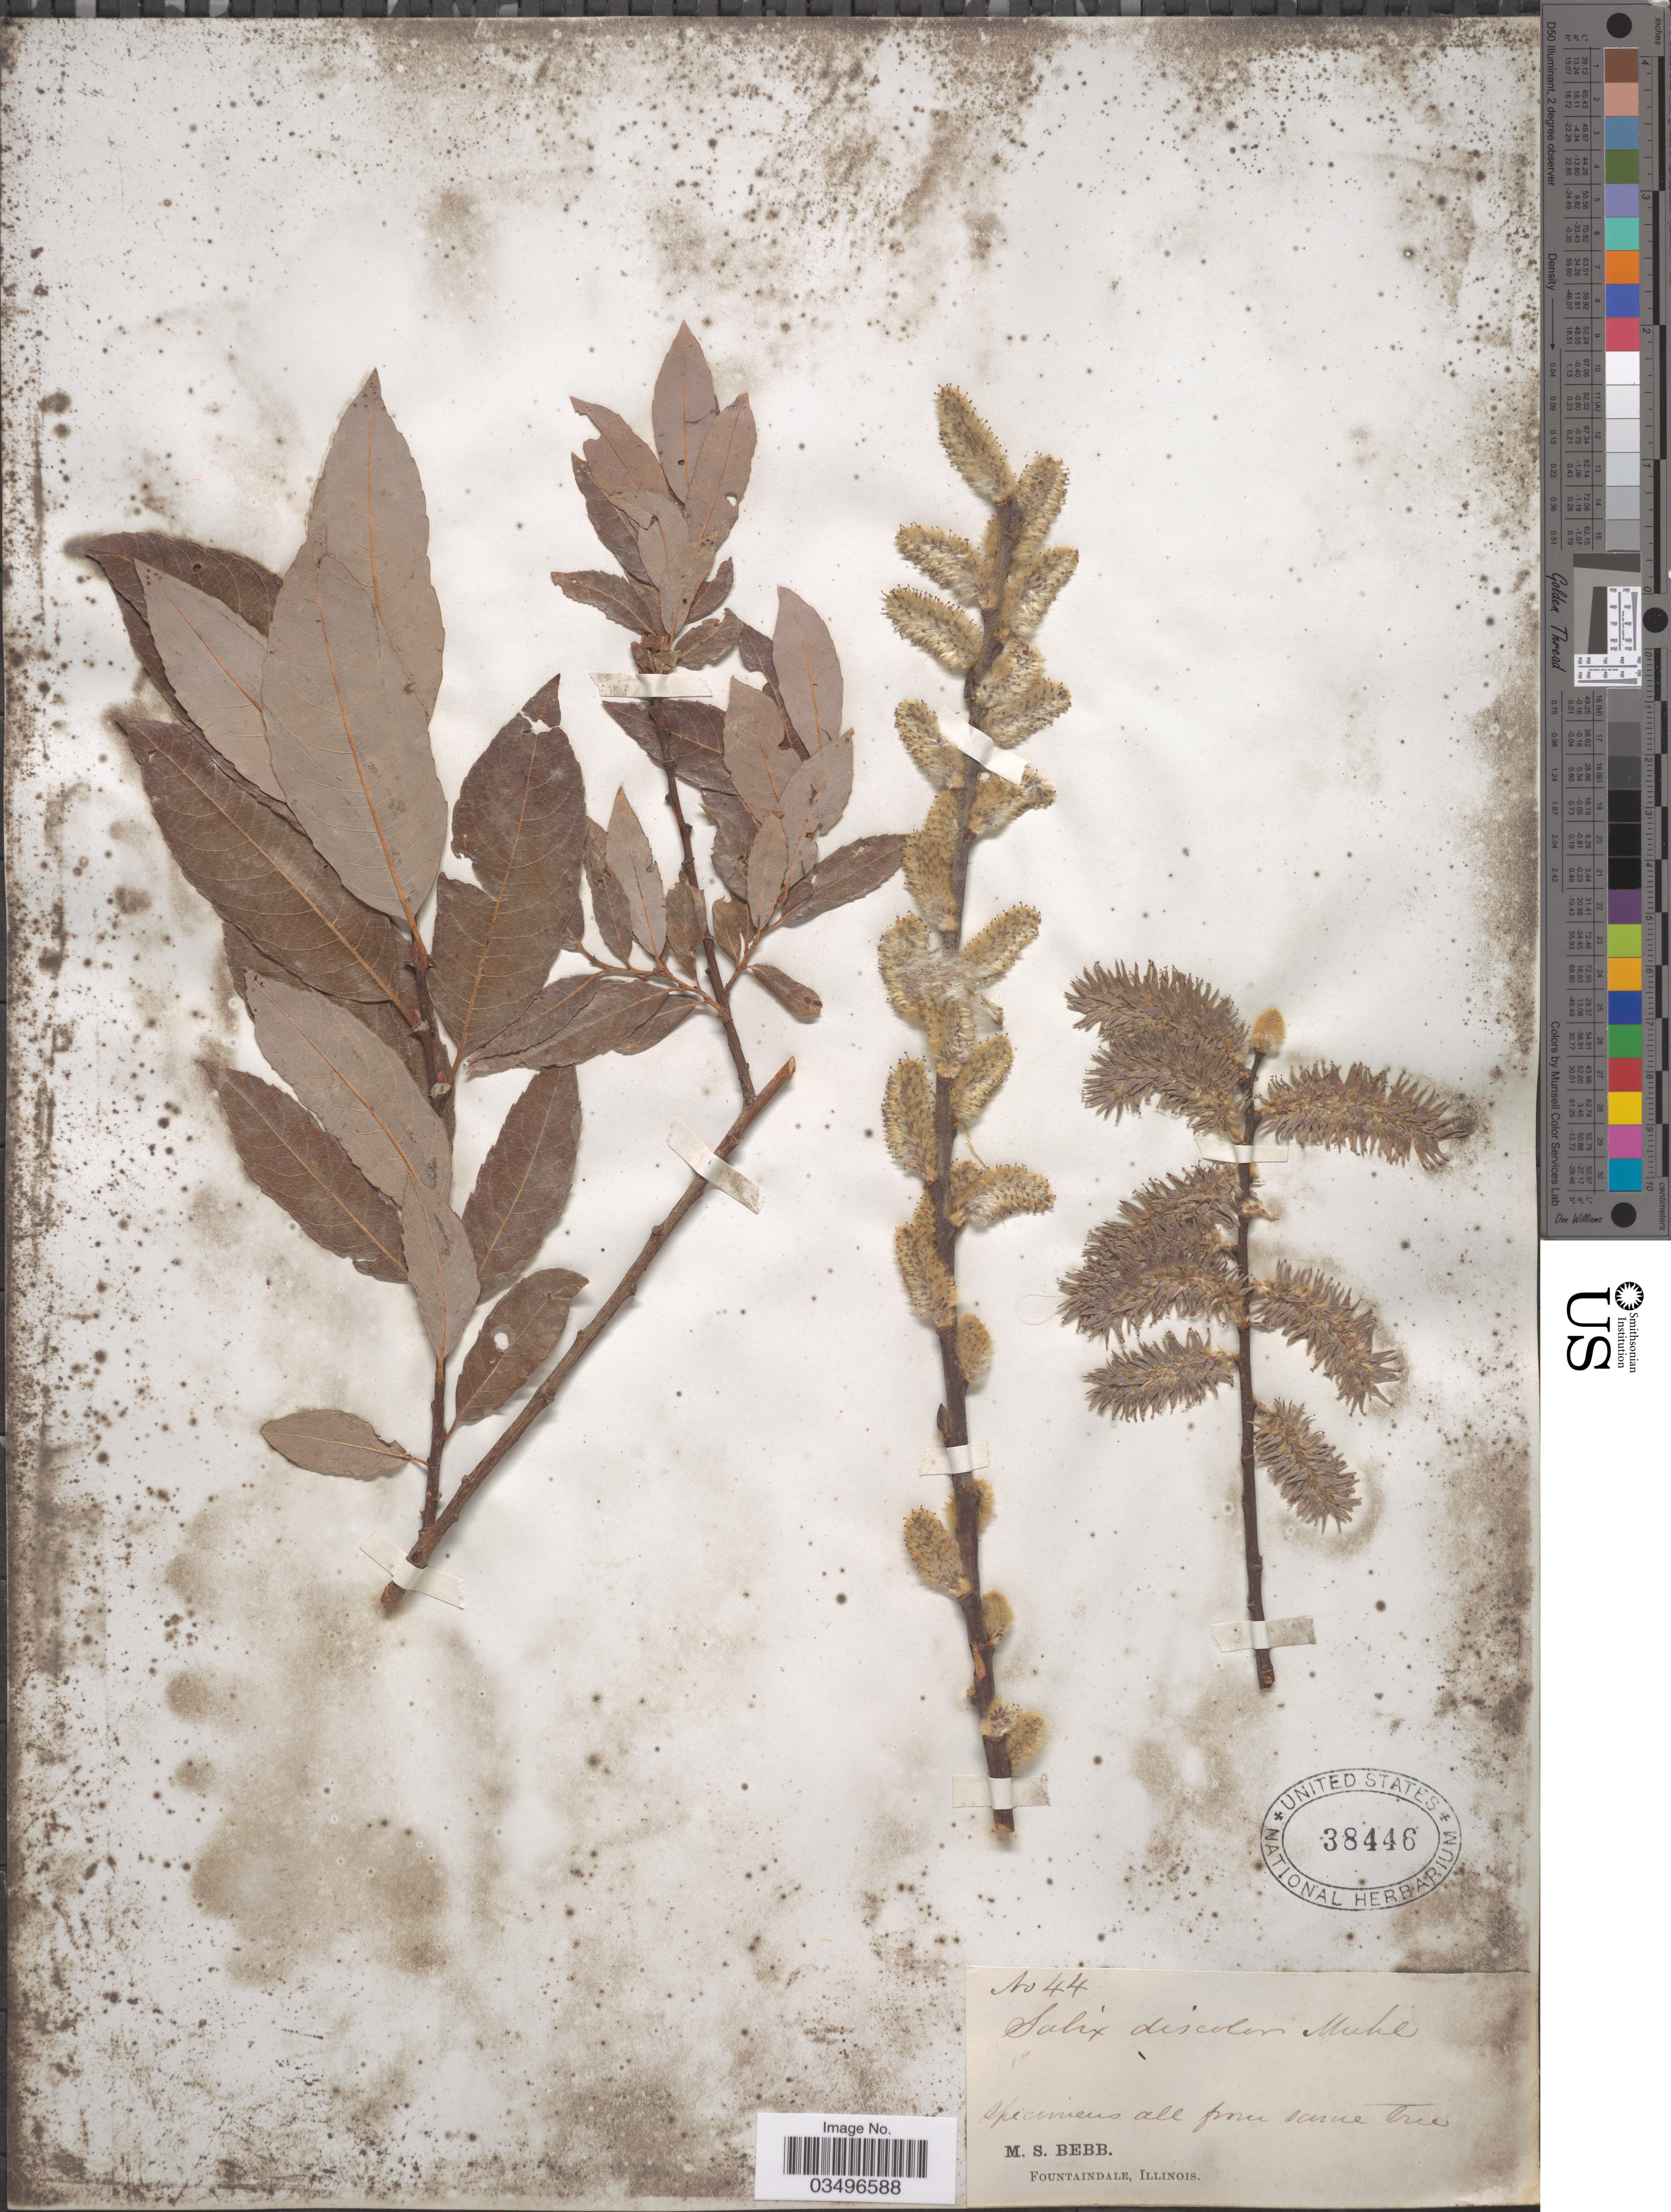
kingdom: Plantae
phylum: Tracheophyta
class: Magnoliopsida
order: Malpighiales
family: Salicaceae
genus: Salix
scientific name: Salix discolor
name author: Muhl.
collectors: M. Bebb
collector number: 44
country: United States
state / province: Illinois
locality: Fountaindale.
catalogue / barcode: US 38446